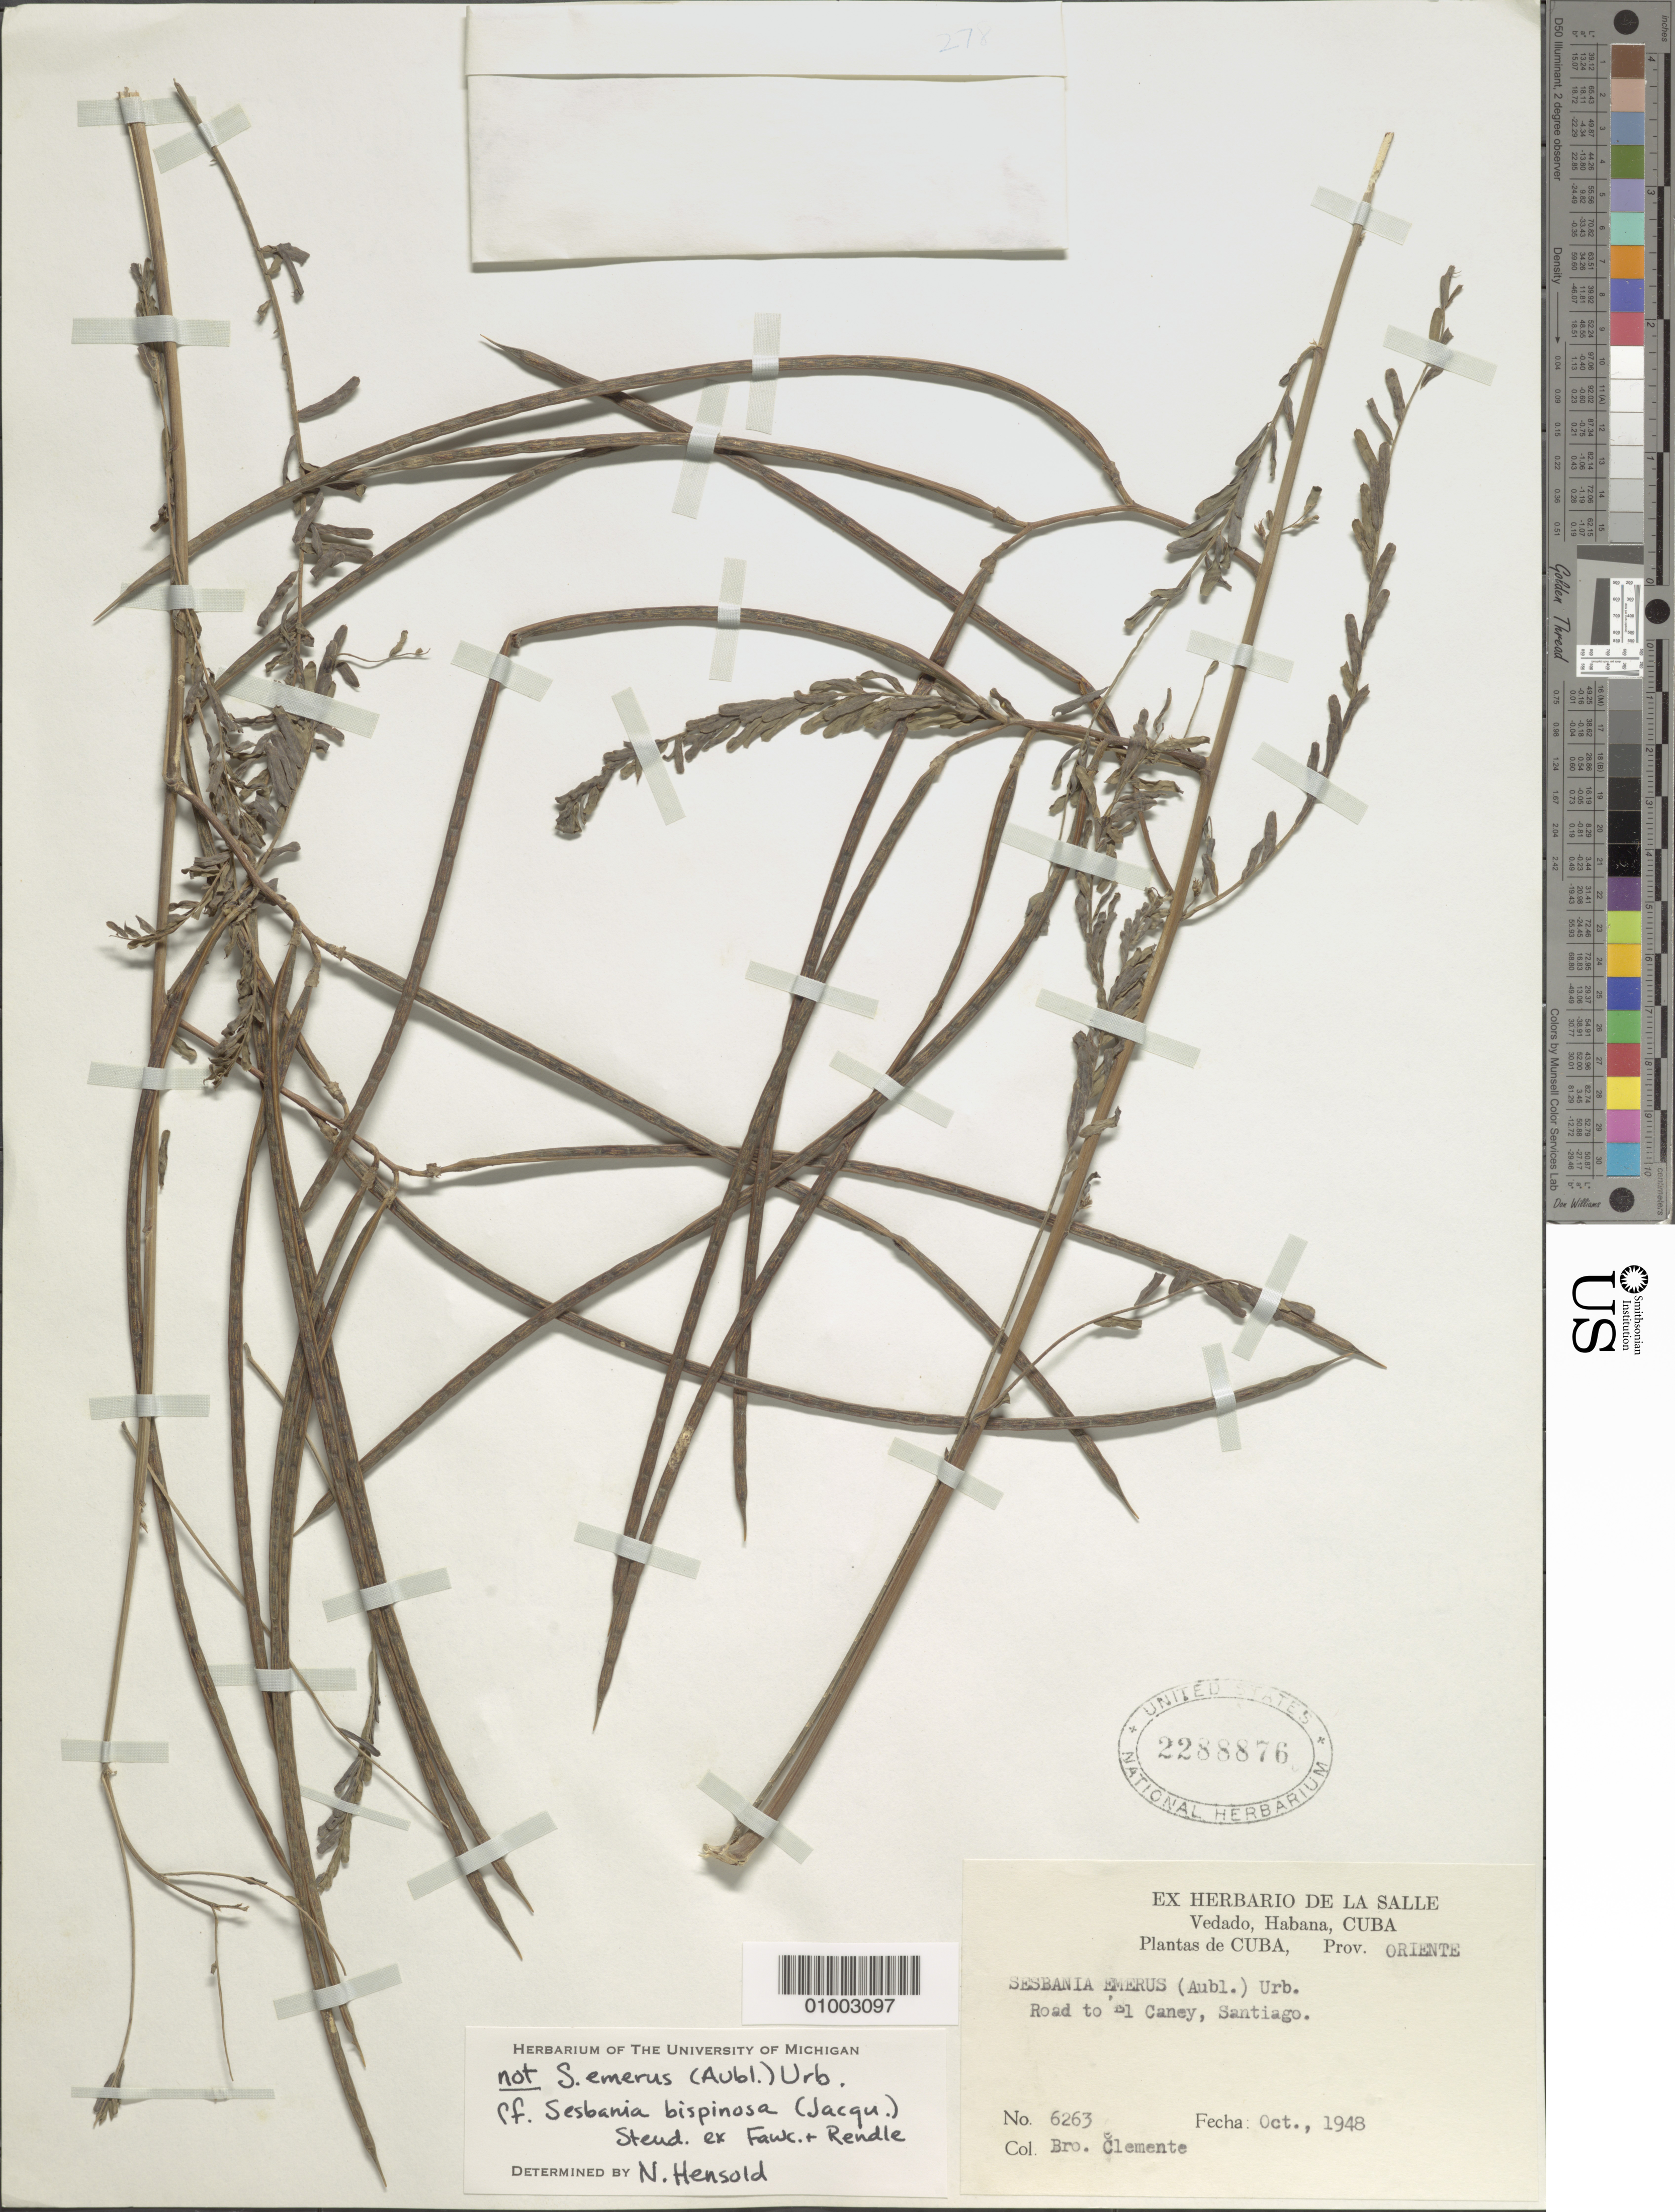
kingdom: Plantae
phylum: Tracheophyta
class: Magnoliopsida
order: Fabales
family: Fabaceae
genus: Sesbania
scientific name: Sesbania bispinosa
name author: (Jacq.) Steud.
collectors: Bro. Clemente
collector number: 6263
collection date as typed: Oct 1948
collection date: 1948-10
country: Cuba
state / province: Santiago de Cuba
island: Cuba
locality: Road to El Caney, Santiago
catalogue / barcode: US 2288876